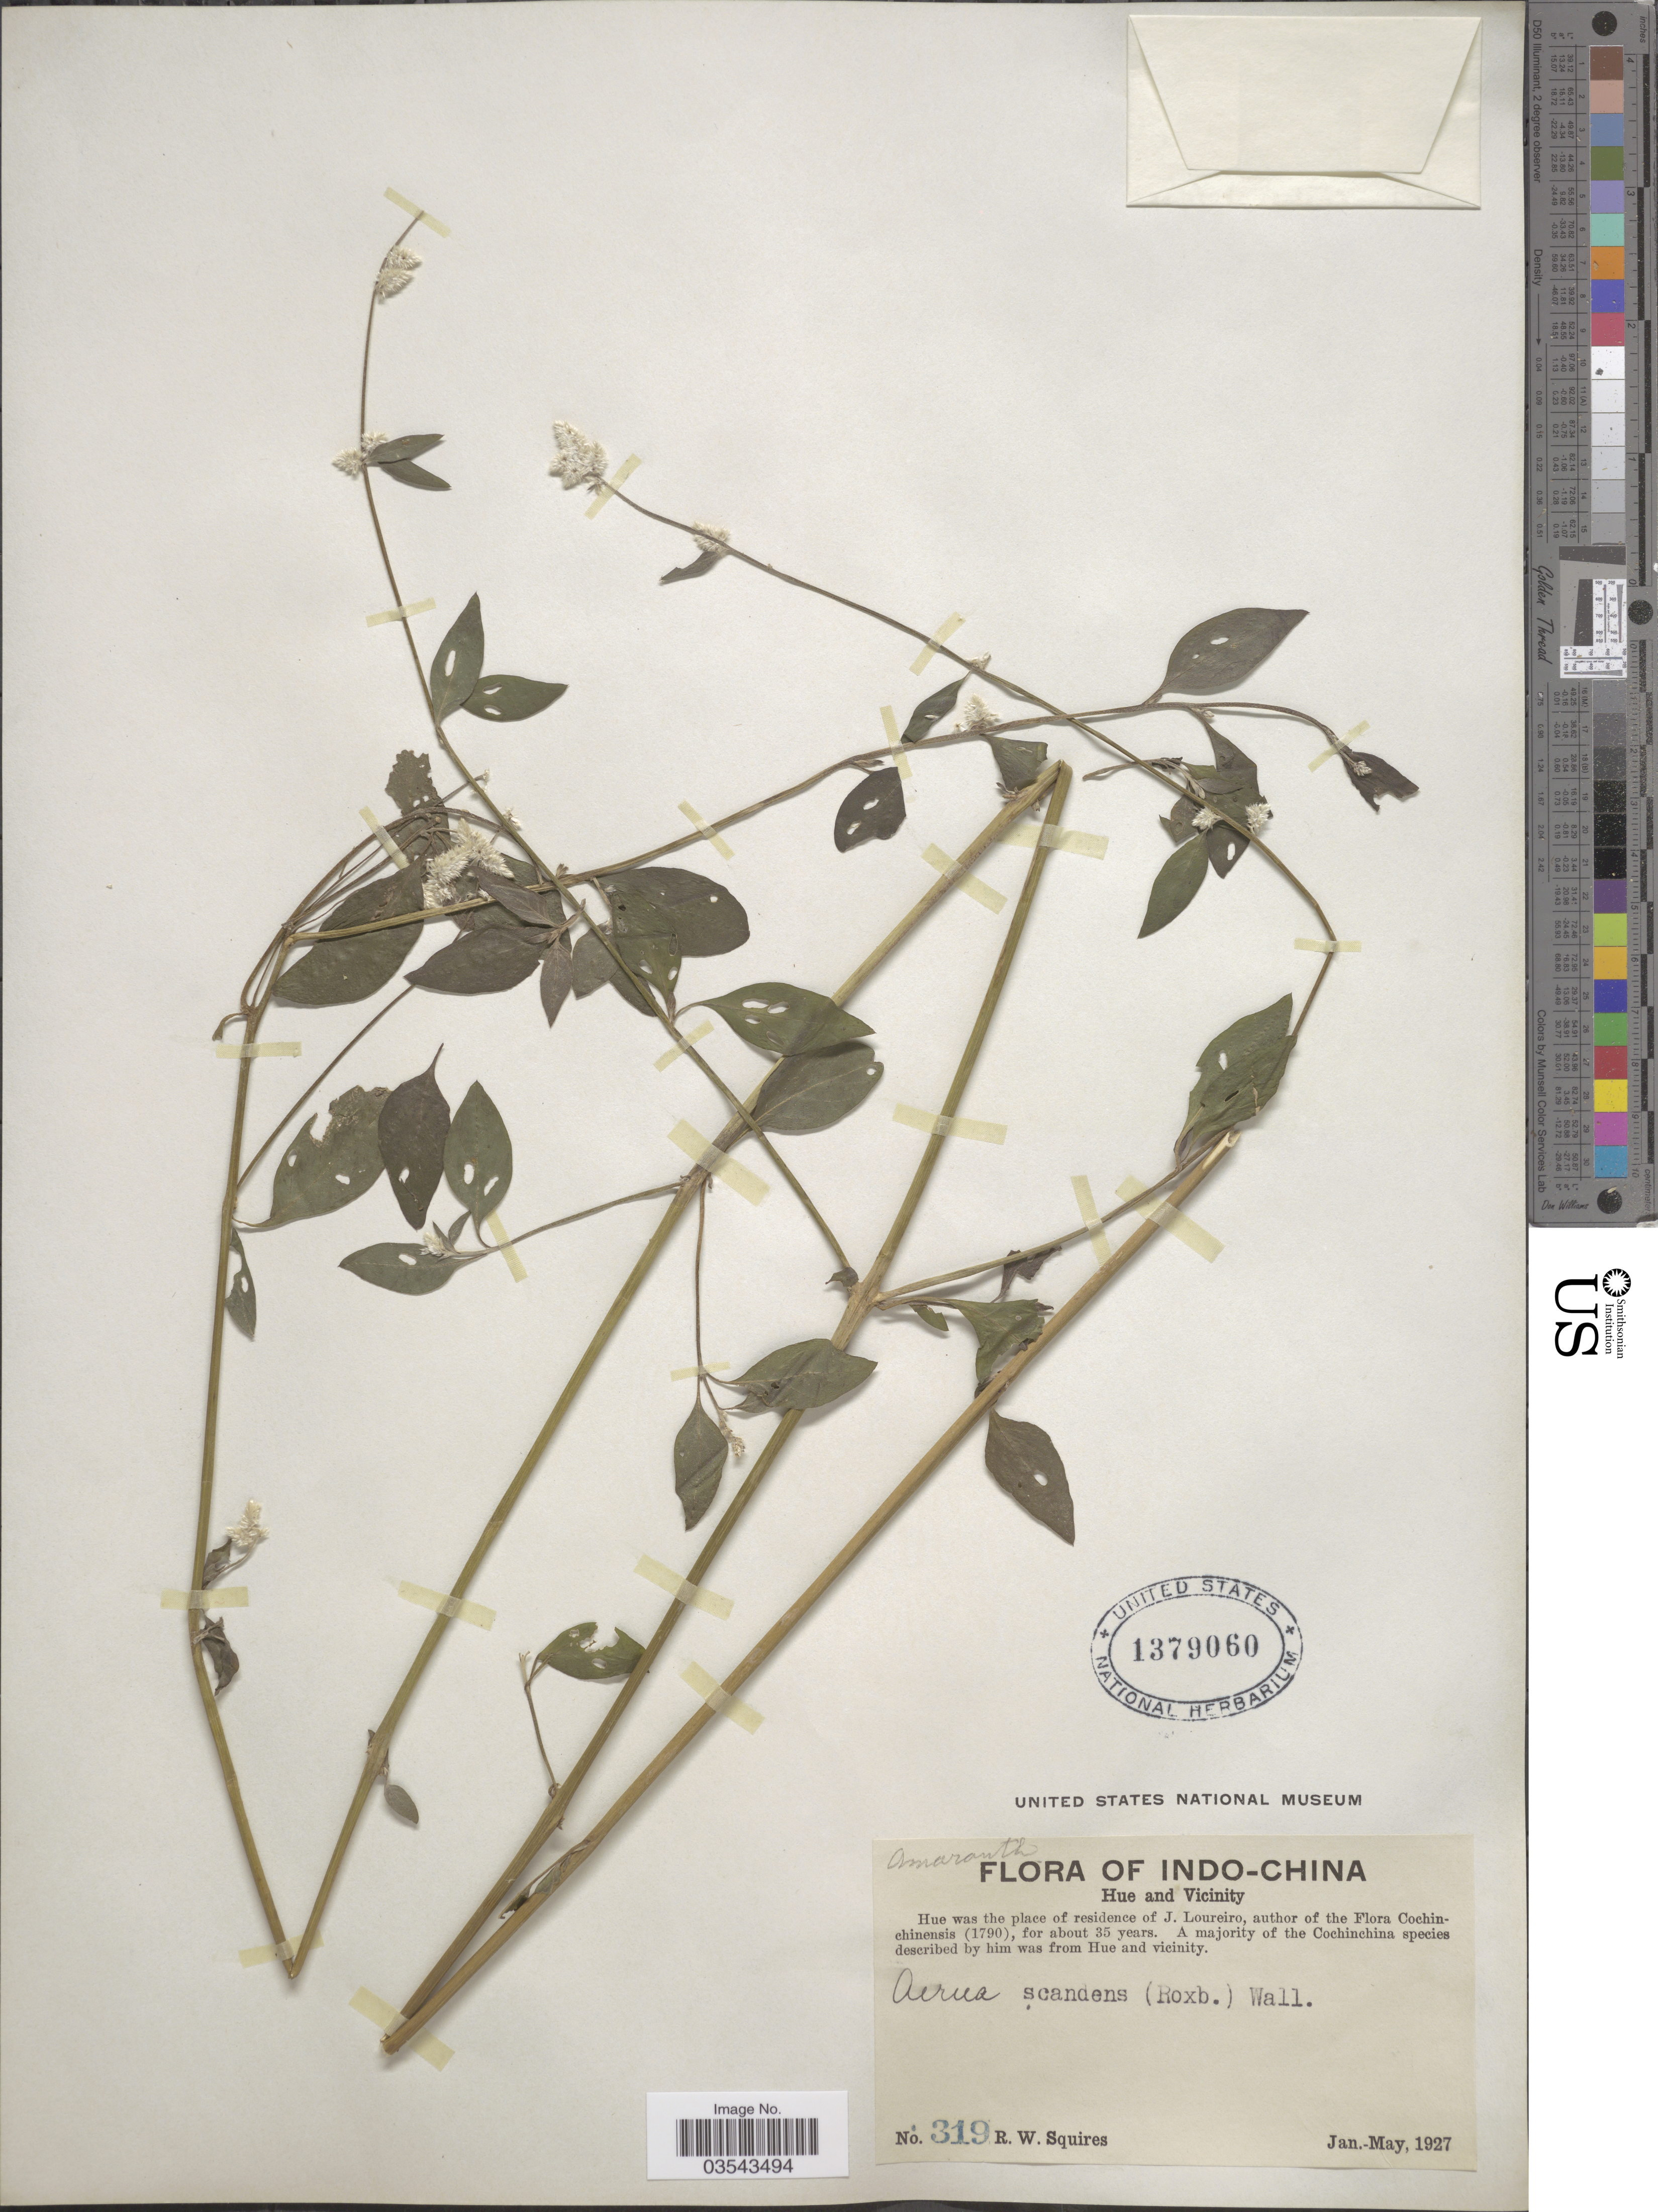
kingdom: Plantae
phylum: Tracheophyta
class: Magnoliopsida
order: Caryophyllales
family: Amaranthaceae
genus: Ouret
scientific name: Ouret sanguinolenta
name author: (L.) Kuntze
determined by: Strong, Mark T., (BOT), Smithsonian Institution - National Museum of Natural History (UNITED STATES)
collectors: R. Squires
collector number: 319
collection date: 1927-01/1927-05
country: Vietnam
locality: Indo-China. Hue and vicinity.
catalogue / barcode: US 1379060